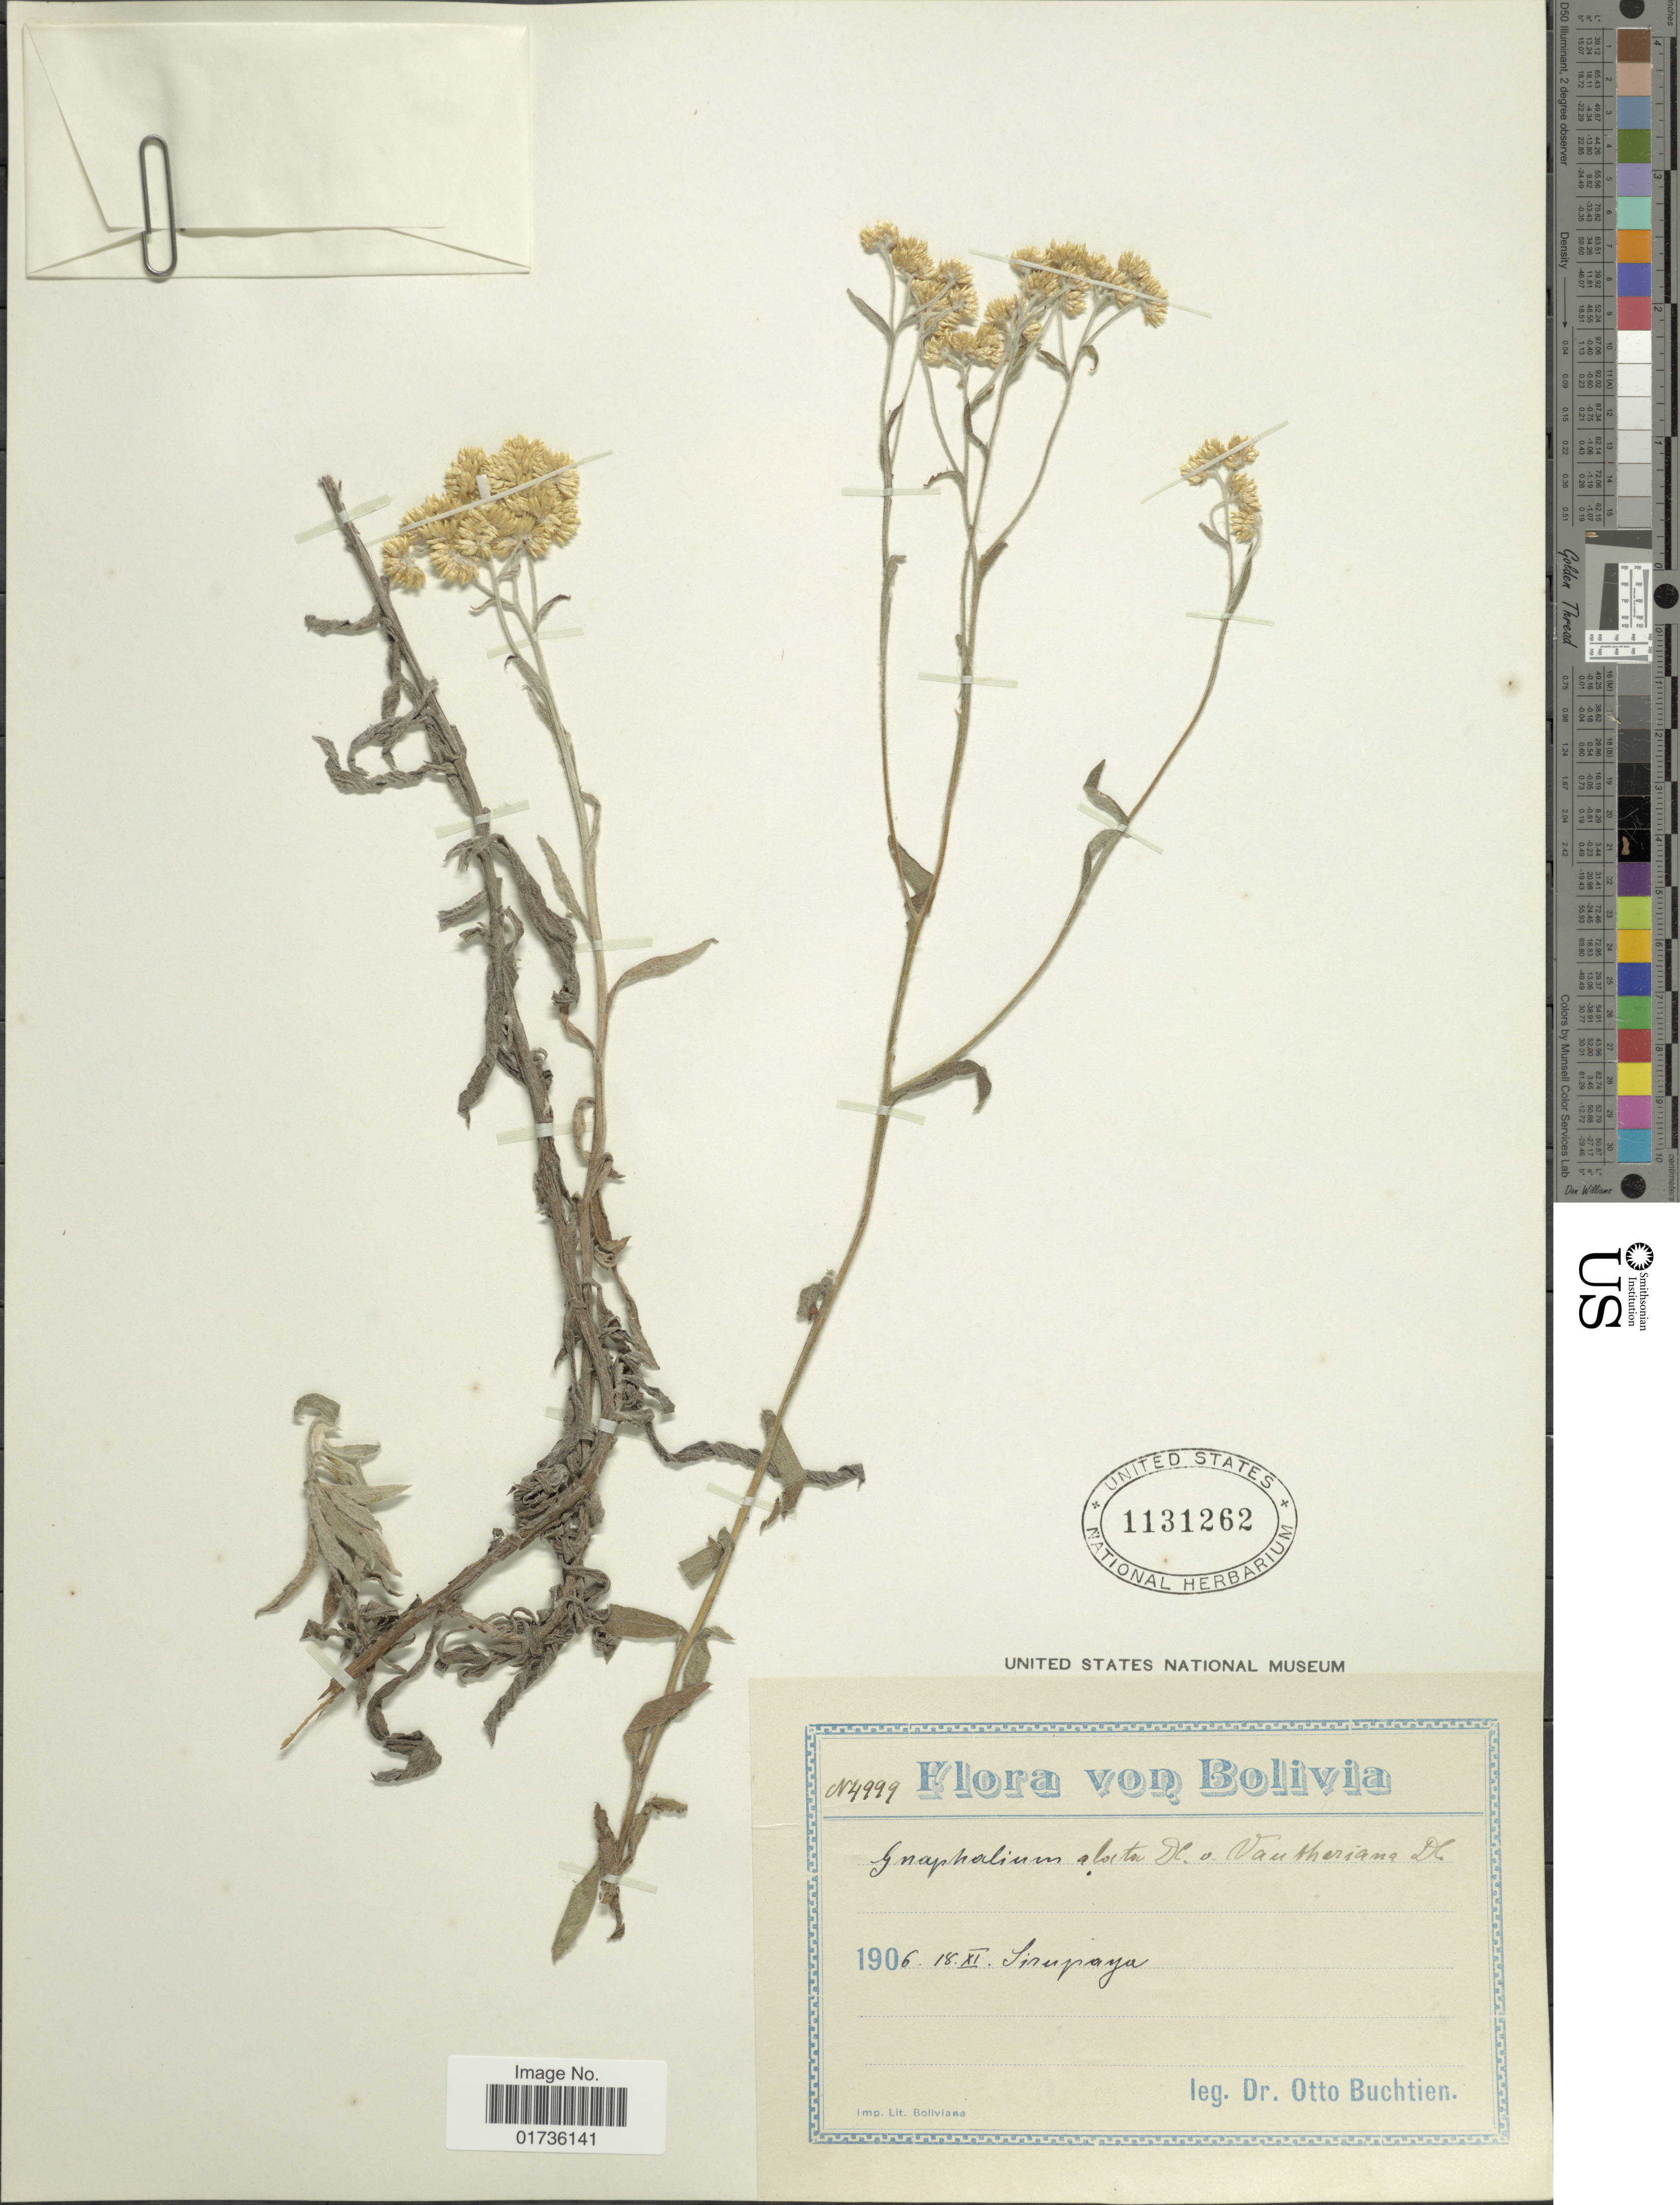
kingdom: Plantae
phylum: Tracheophyta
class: Magnoliopsida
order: Asterales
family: Asteraceae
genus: Achyrocline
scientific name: Achyrocline sp.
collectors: O. Buchtien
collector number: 4999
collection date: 1906-11-18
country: Bolivia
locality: Sirupaya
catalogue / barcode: US 1131262